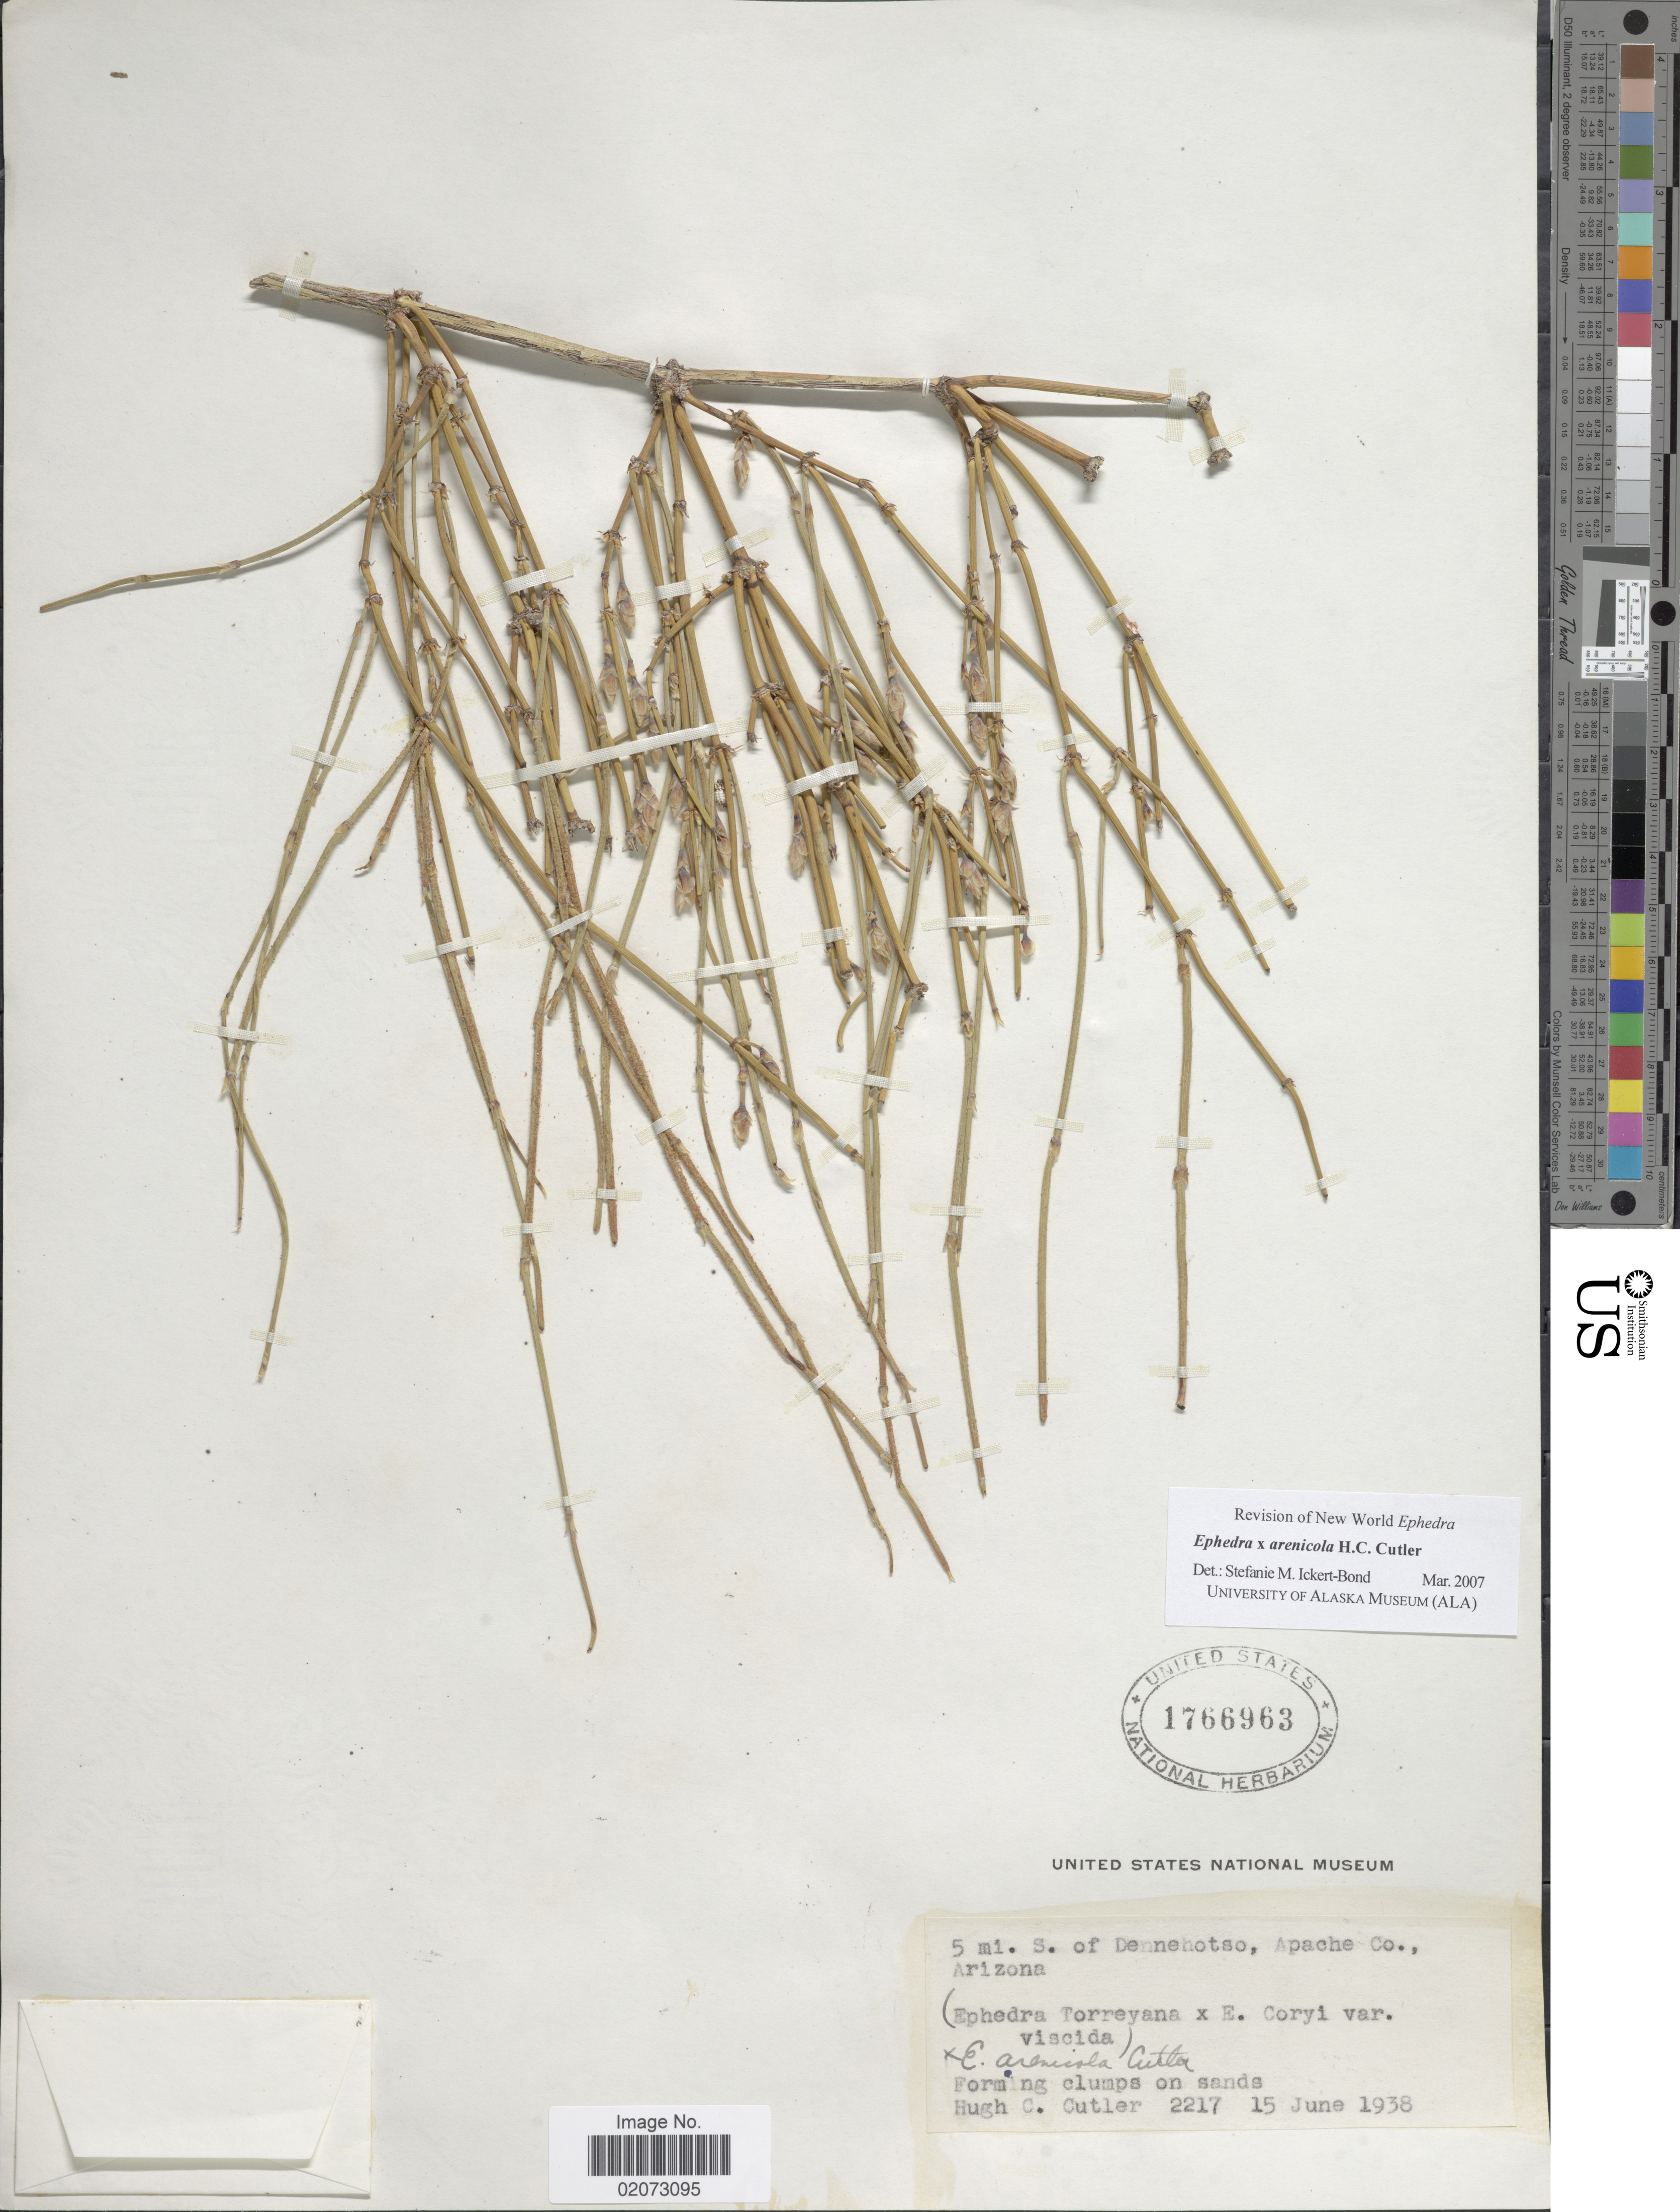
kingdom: Plantae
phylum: Tracheophyta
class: Gnetopsida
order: Ephedrales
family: Ephedraceae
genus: Ephedra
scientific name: Ephedra x arenicola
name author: H.C. Cutler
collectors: H. C. Cutler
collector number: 2217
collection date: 1938-06-15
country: United States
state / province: Arizona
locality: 5 mi. S. of Dennehotso, Apache Co.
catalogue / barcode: US 1766963